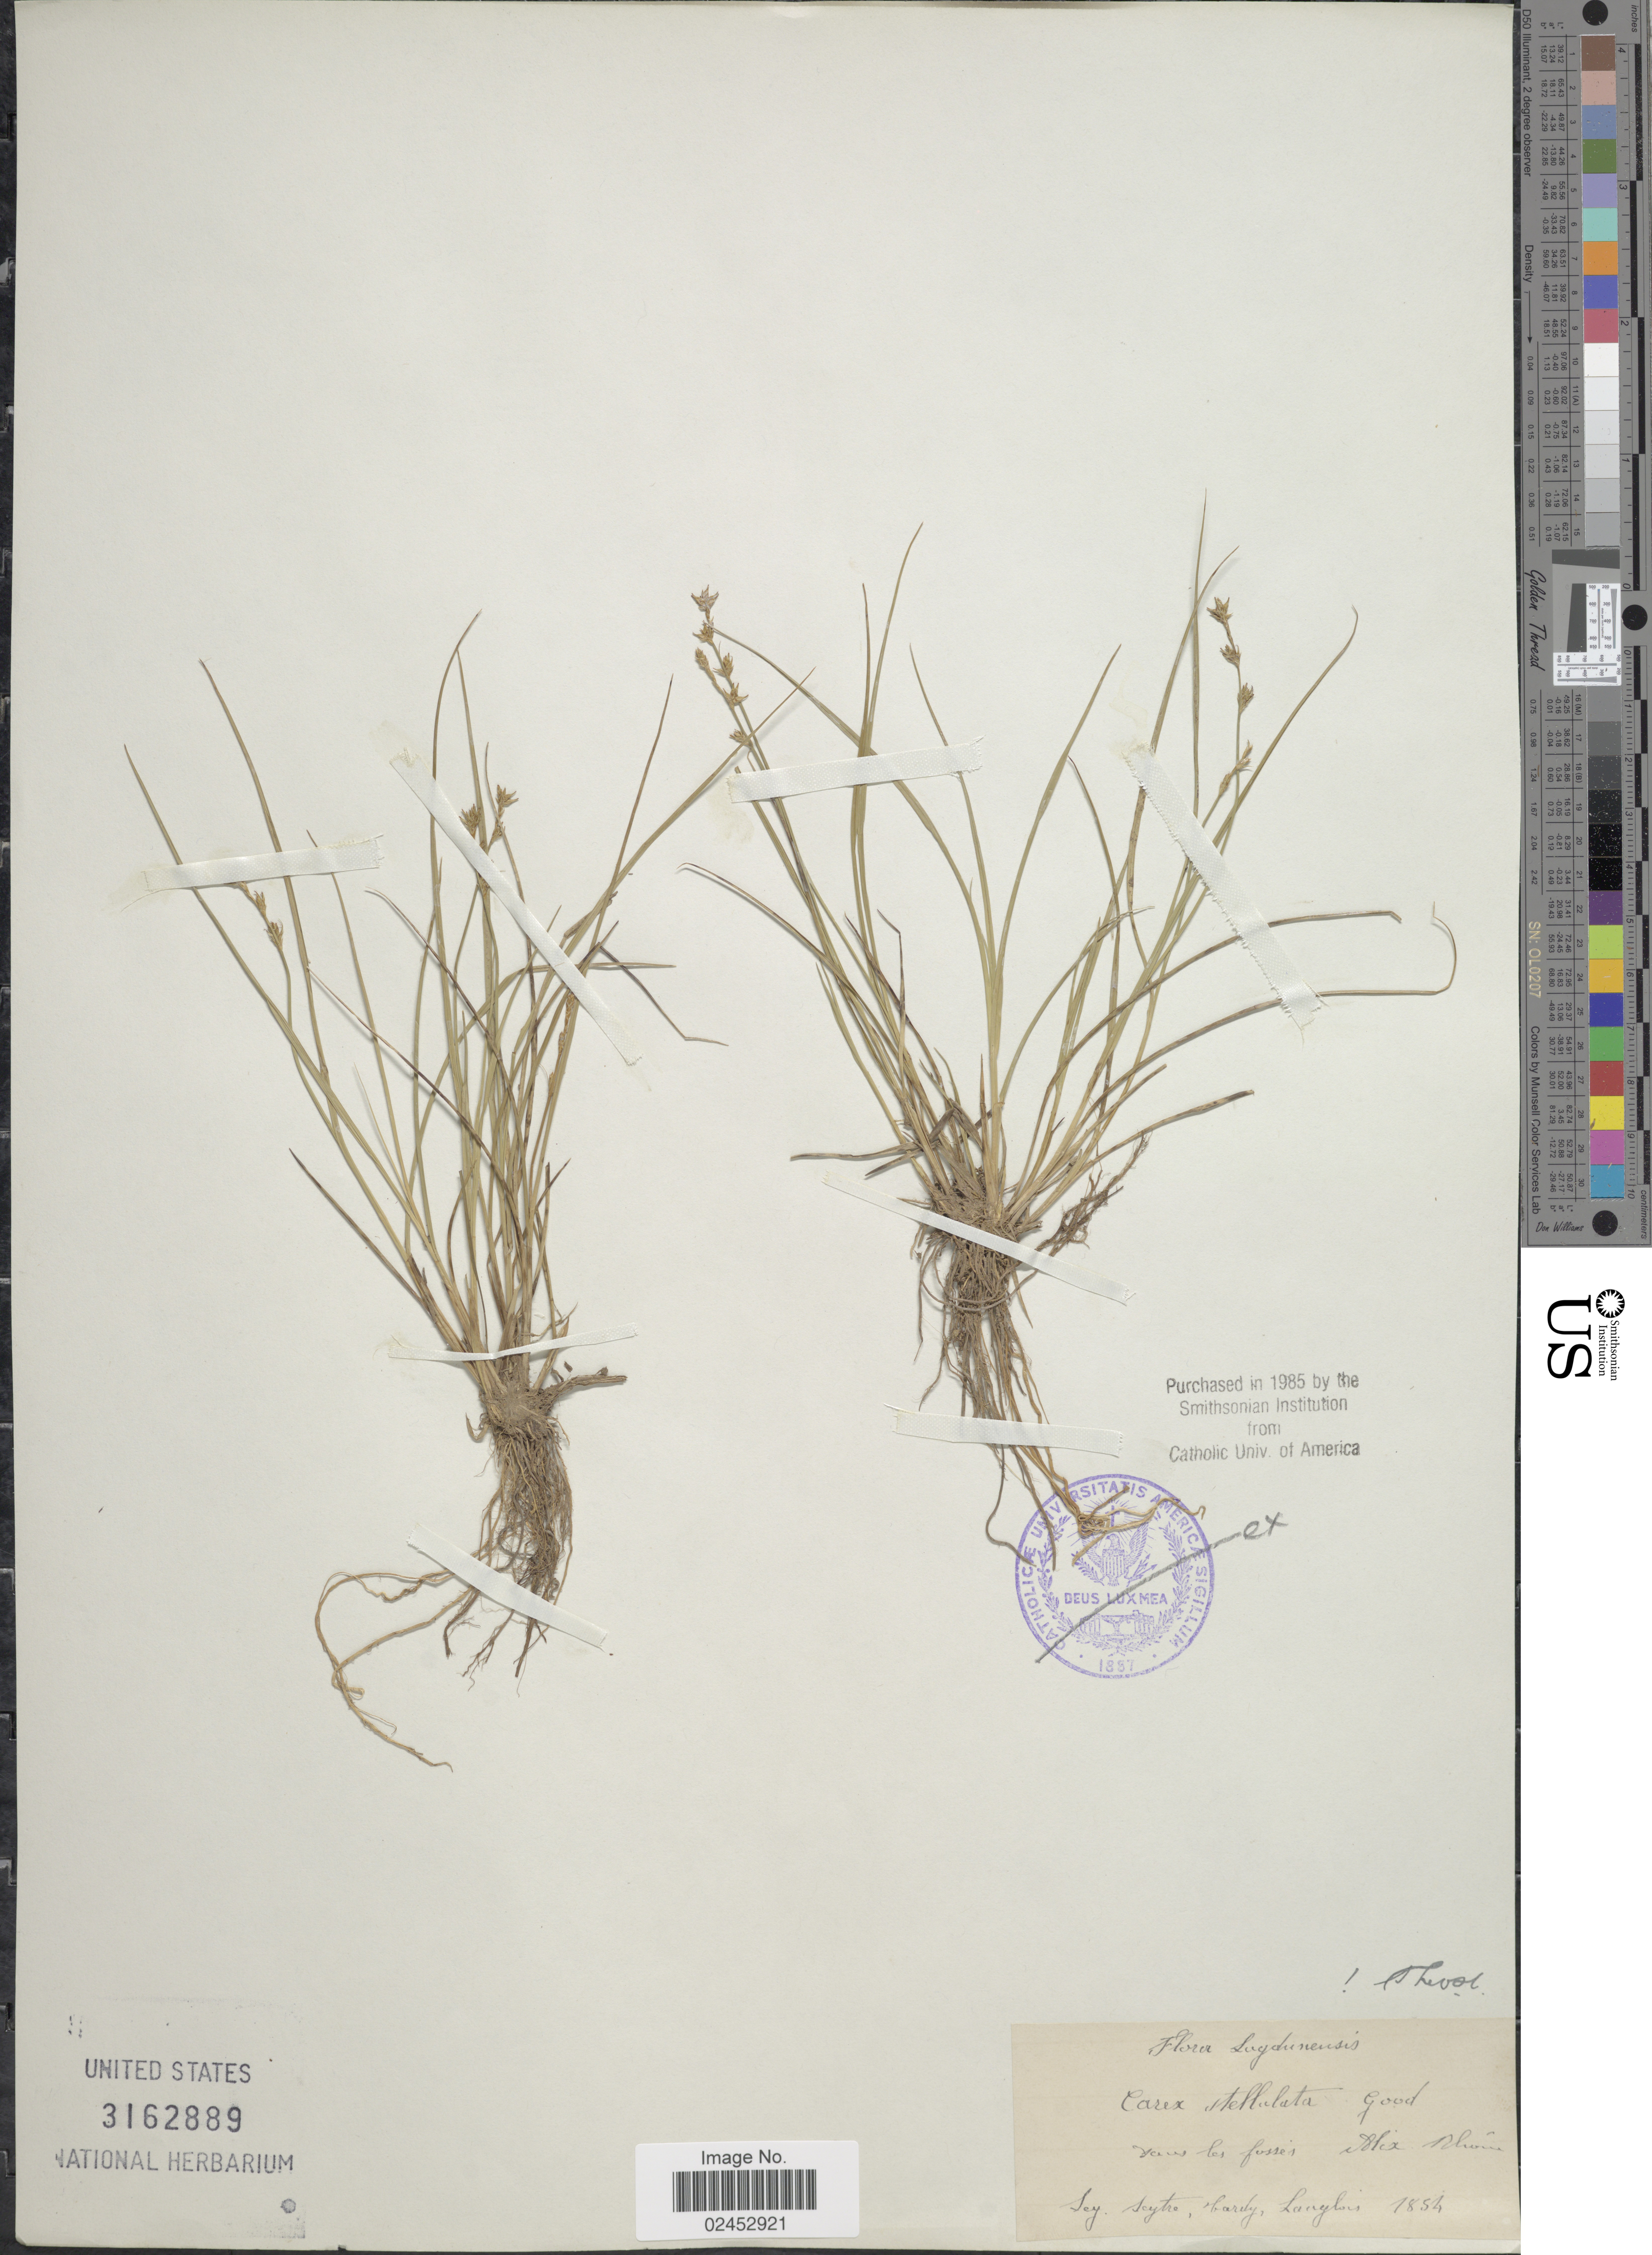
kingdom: Plantae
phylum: Tracheophyta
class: Liliopsida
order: Poales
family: Cyperaceae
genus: Carex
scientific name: Carex echinata subsp. echinata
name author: Murray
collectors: Seytre, -. Hardy & Langlois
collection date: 1884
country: France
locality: Lugdunensis, dans les fosses Alex Rhone. [interpreted]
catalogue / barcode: US 3162889